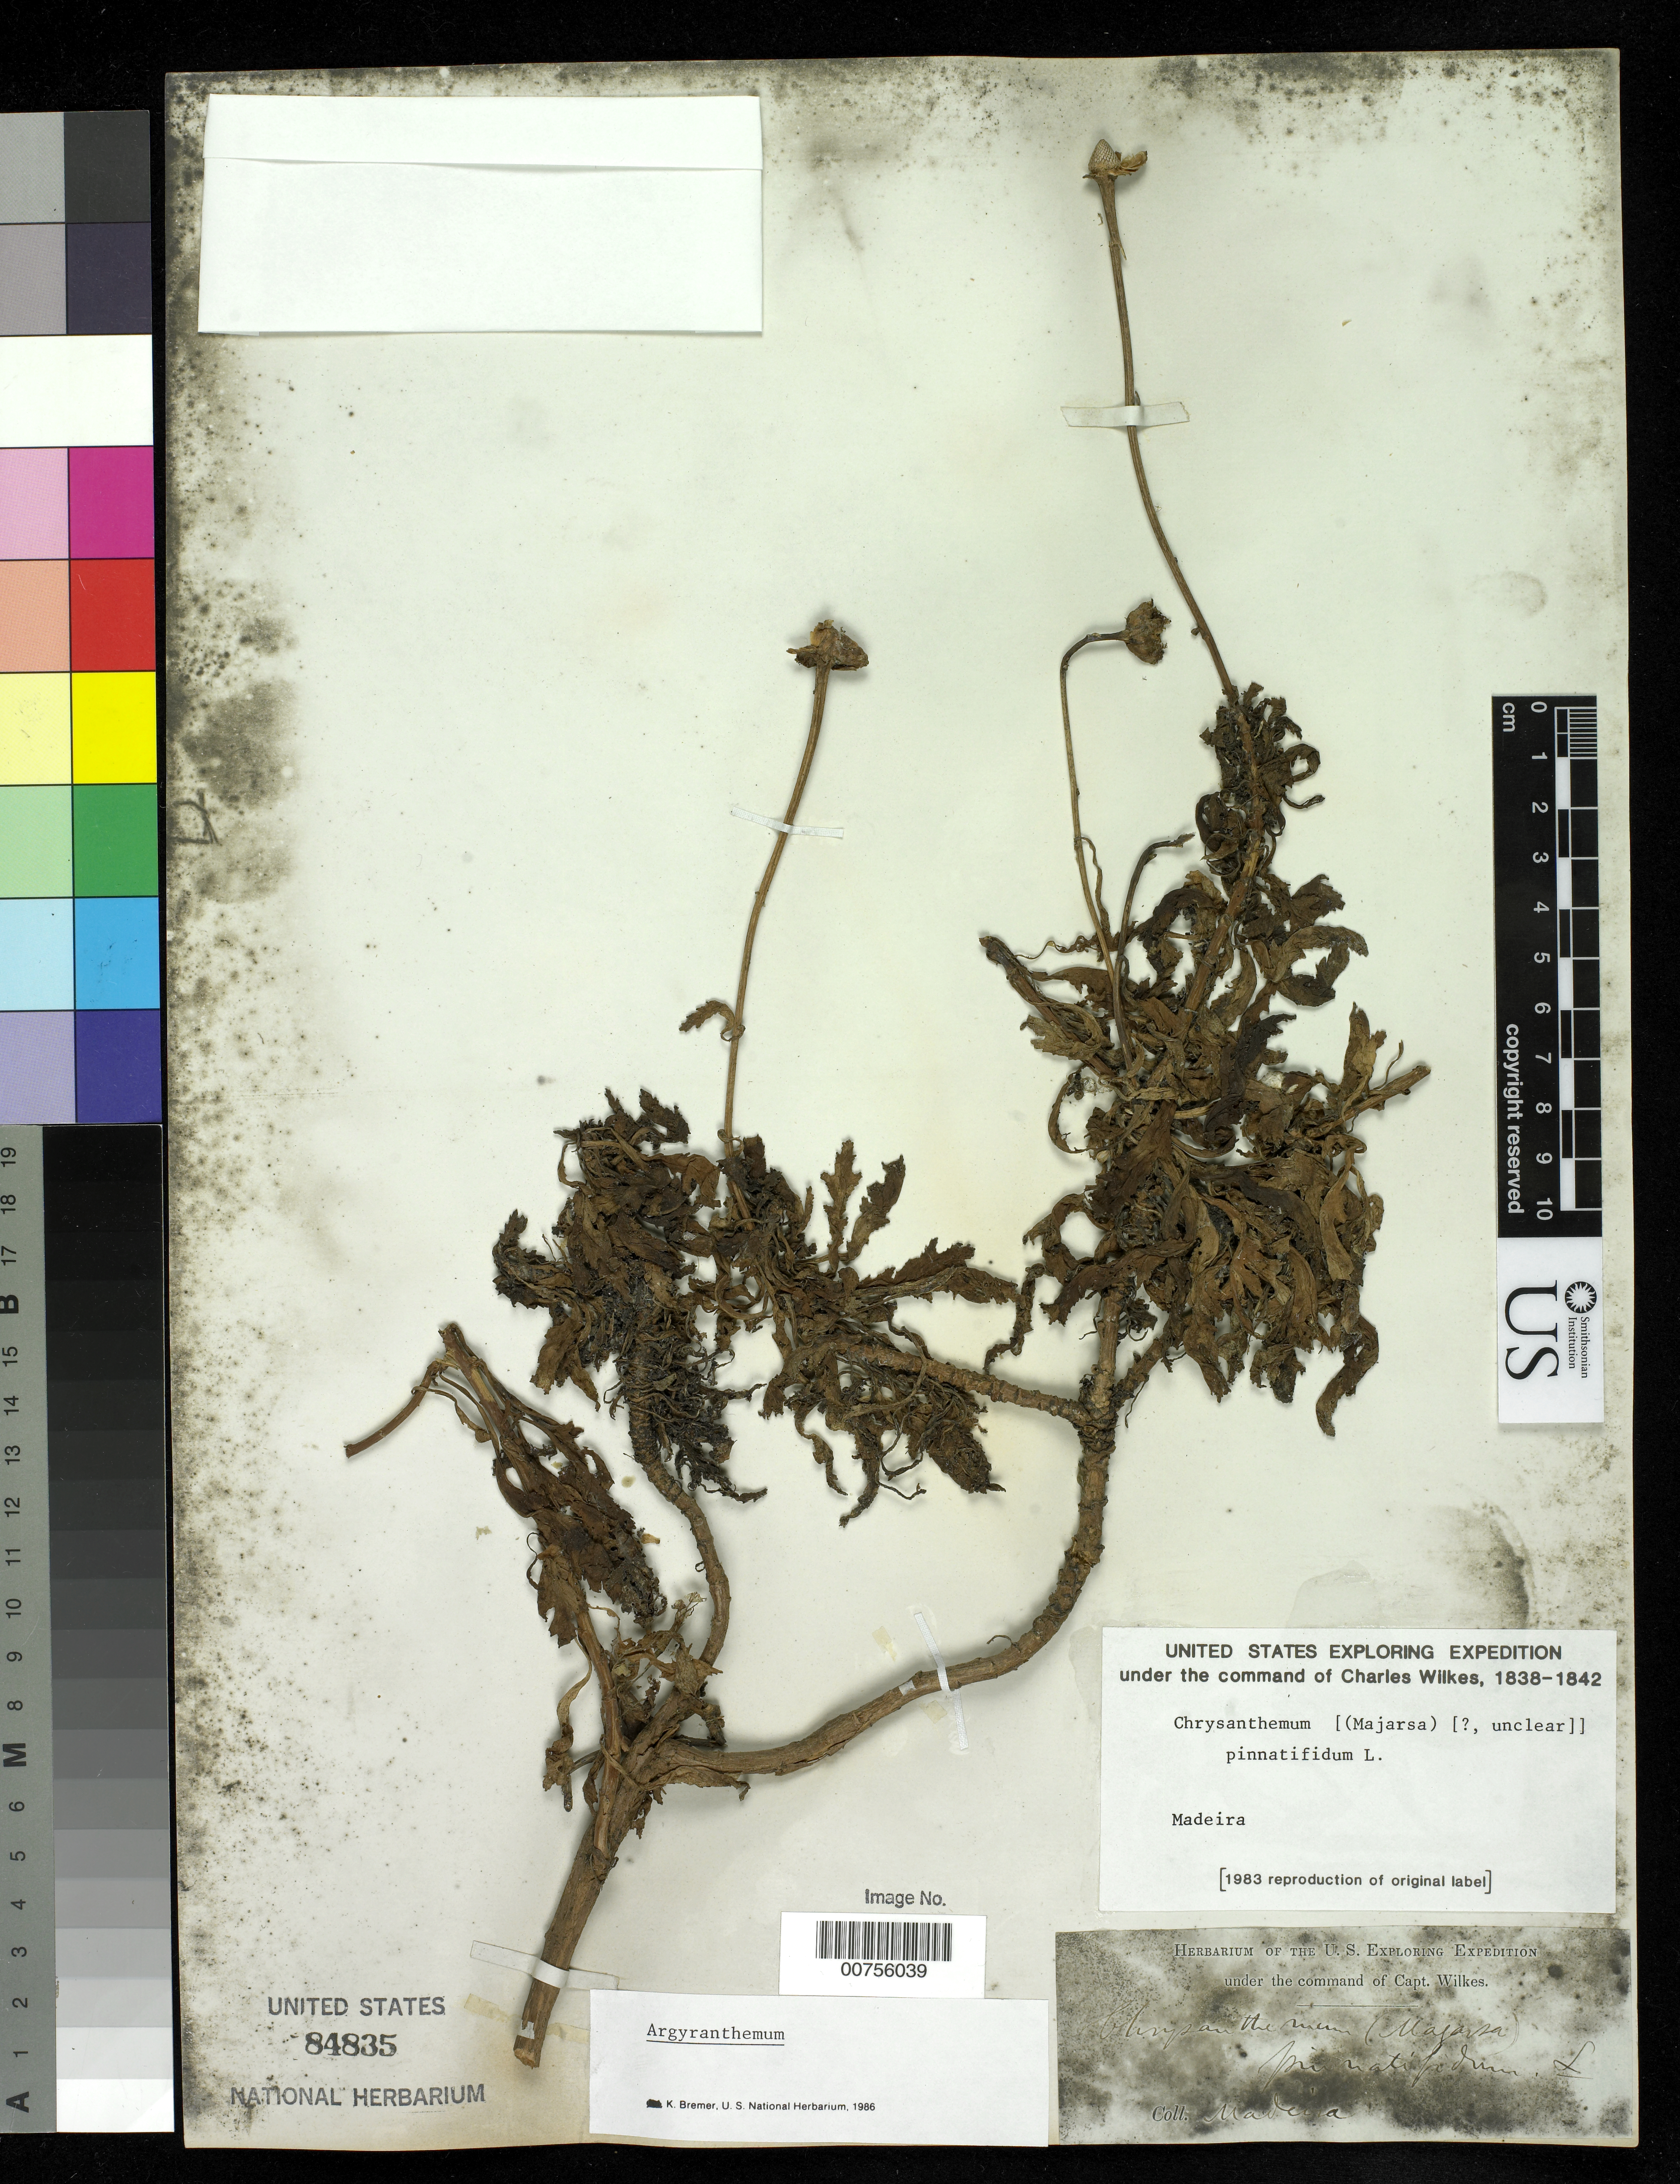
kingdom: Plantae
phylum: Tracheophyta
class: Magnoliopsida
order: Asterales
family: Asteraceae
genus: Argyranthemum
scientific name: Argyranthemum pinnatifidum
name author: (L. f.) Webb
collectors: Wilkes Explor. Exped.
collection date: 1838/1842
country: Portugal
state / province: Madeira (Aut. Reg.)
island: Madeira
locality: Funchal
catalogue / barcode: US 84835